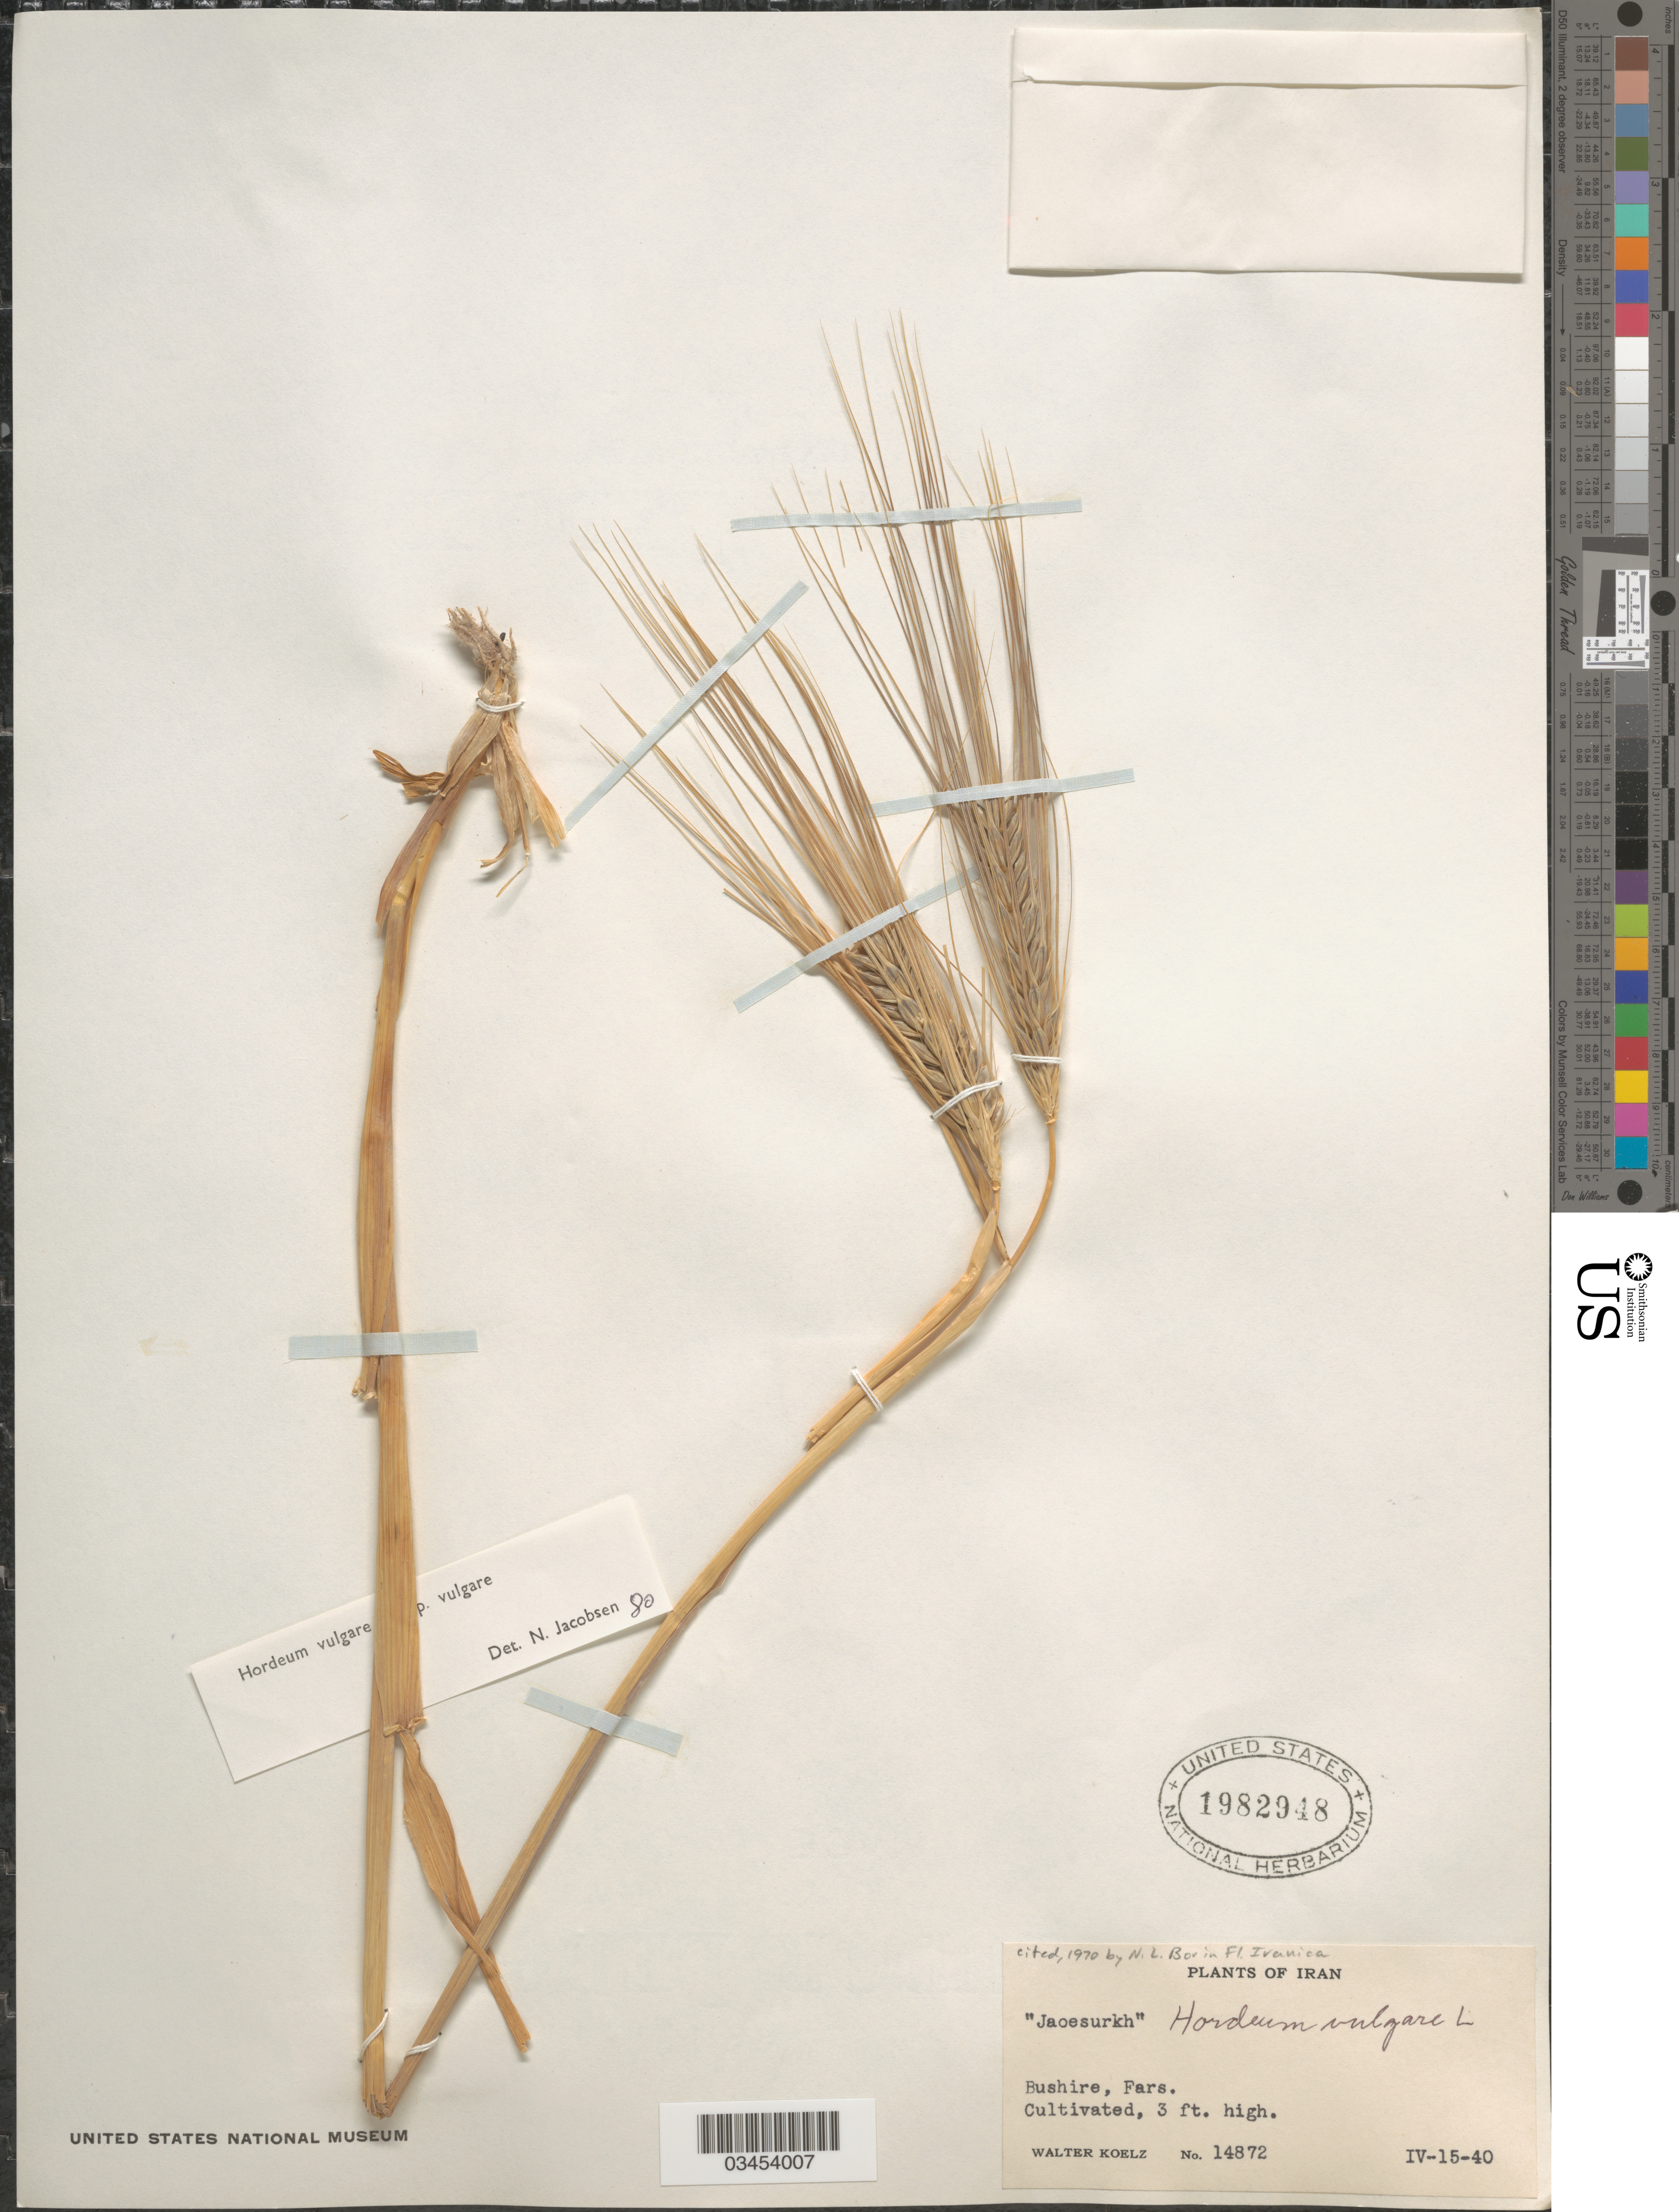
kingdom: Plantae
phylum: Tracheophyta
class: Liliopsida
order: Poales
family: Poaceae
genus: Hordeum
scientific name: Hordeum vulgare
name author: L.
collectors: W. N. Koelz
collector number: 14872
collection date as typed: Transcribed d/m/y: 15/4/40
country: Iran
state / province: Fars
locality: Bushire.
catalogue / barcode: US 1982948